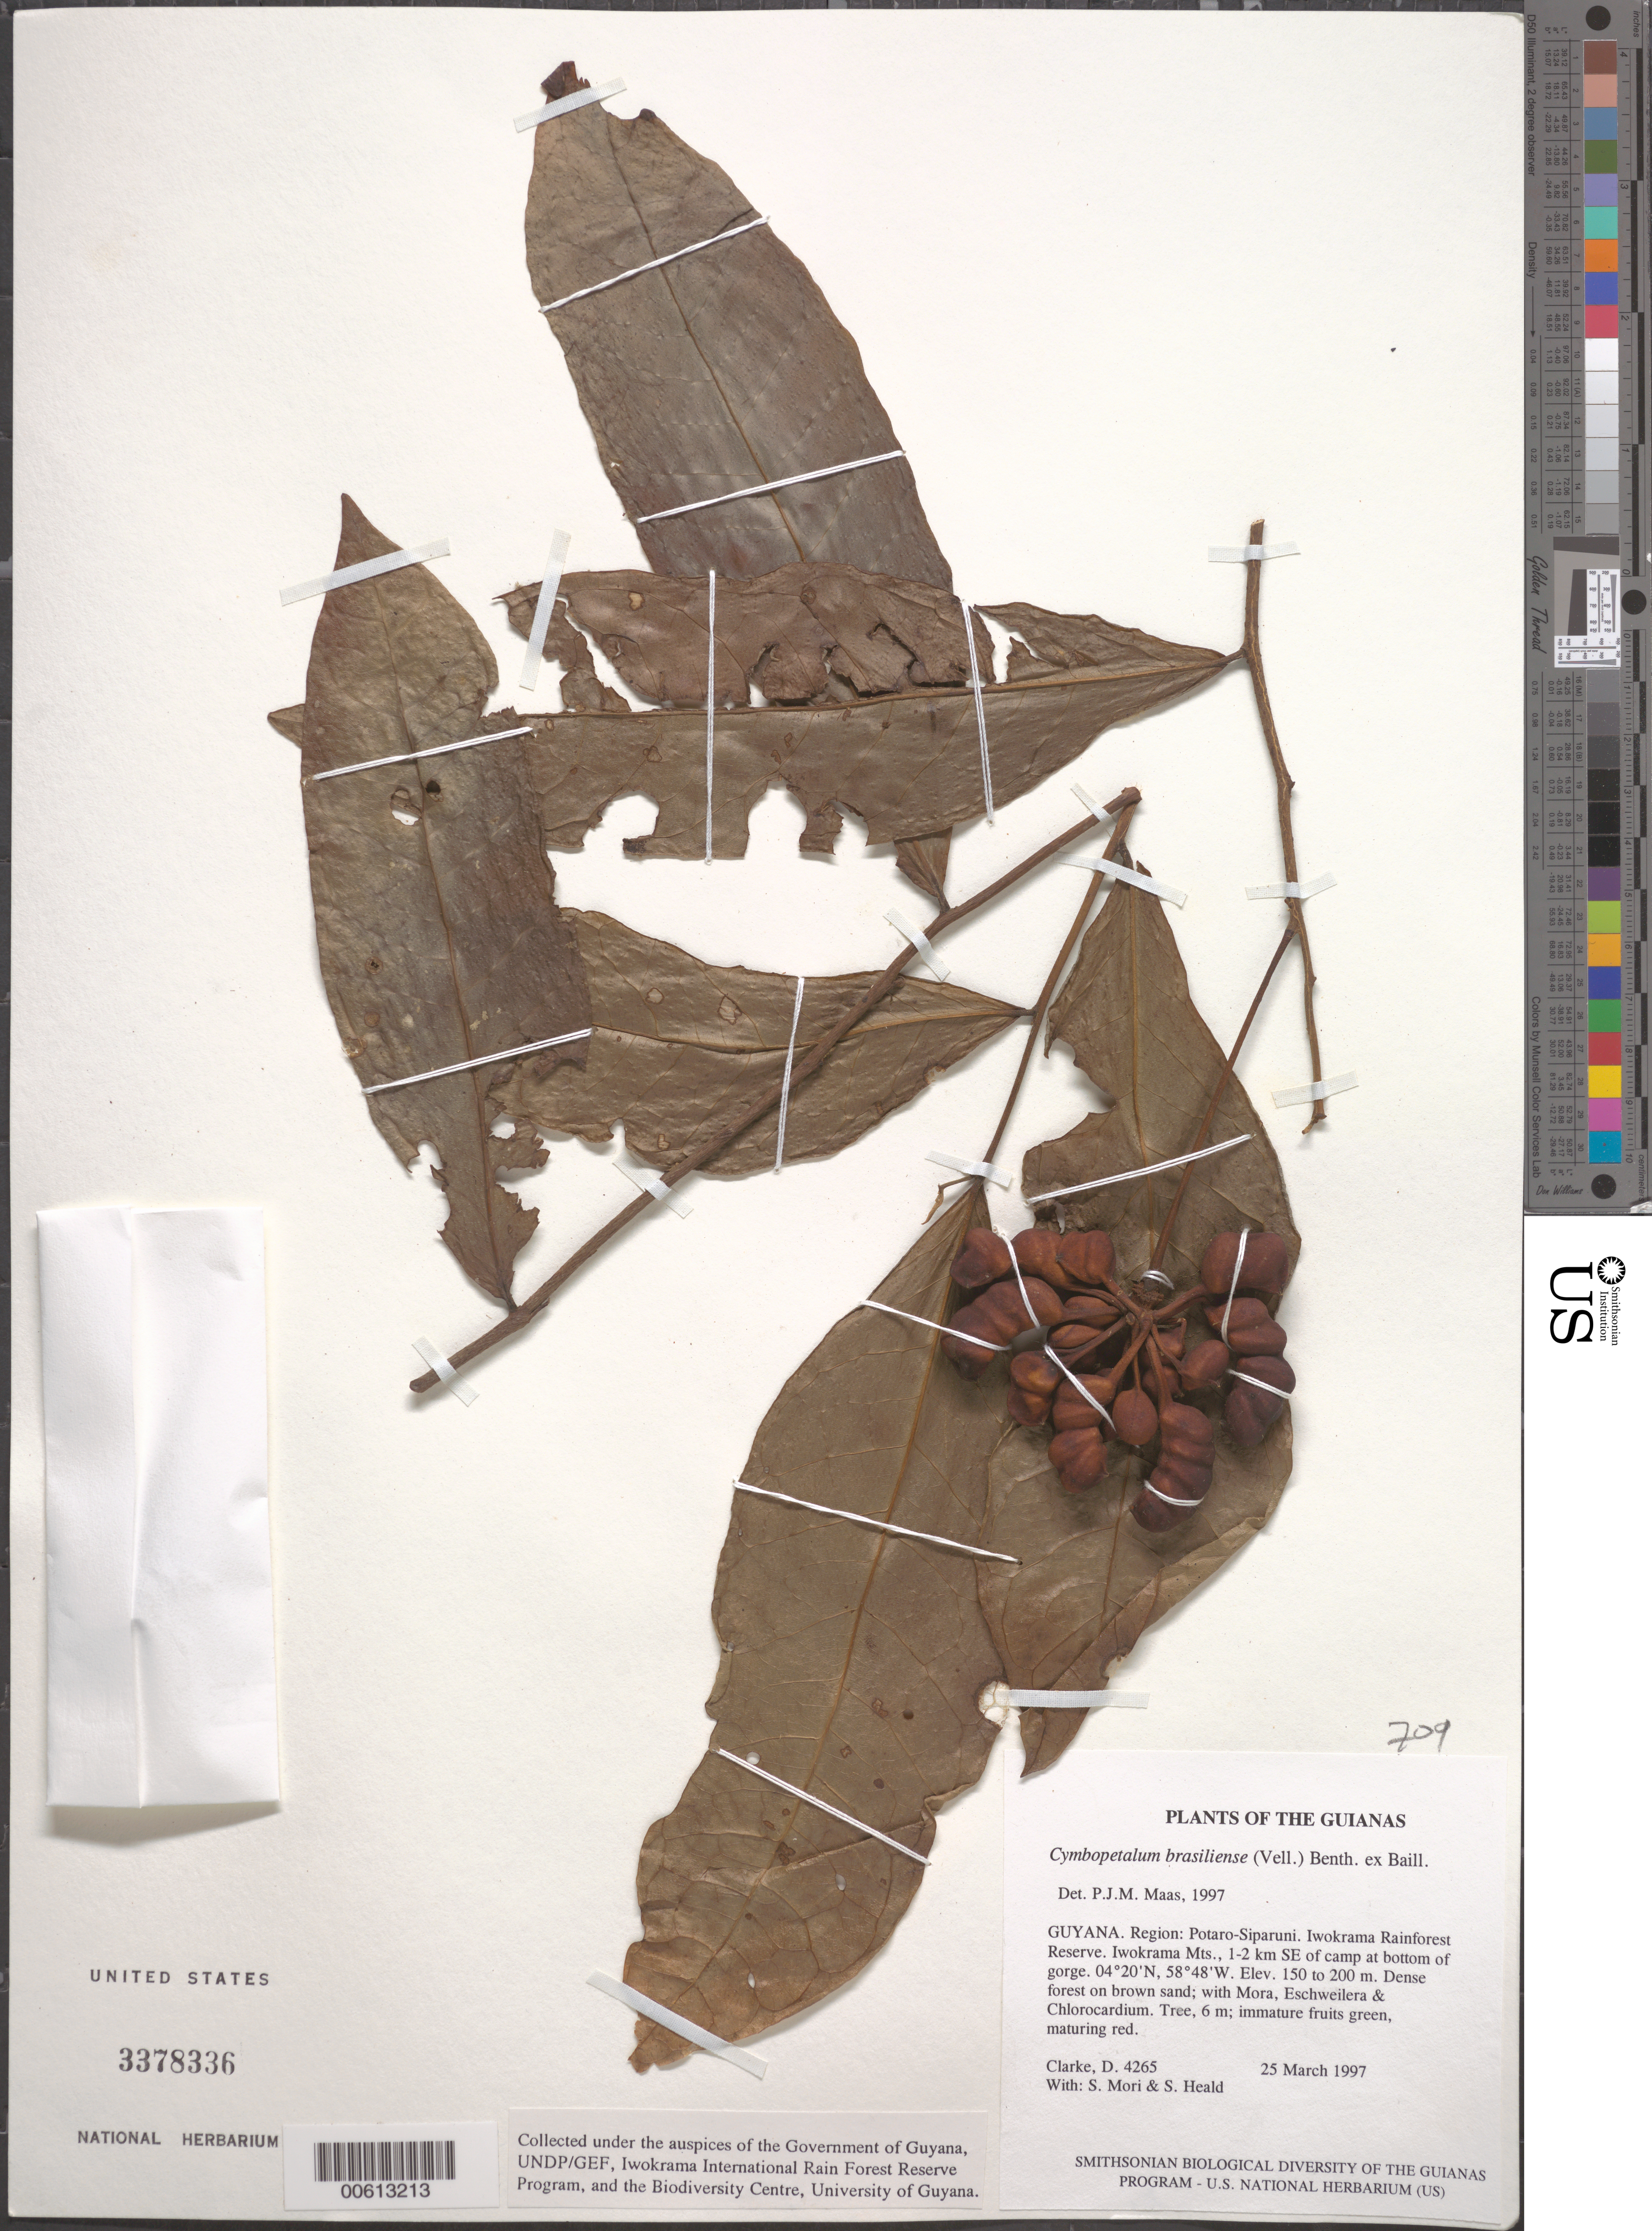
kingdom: Plantae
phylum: Tracheophyta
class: Magnoliopsida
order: Magnoliales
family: Annonaceae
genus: Cymbopetalum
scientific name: Cymbopetalum brasiliense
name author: (Vell.) Benth. ex Baill.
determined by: Maas, Paul J. M.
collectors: H. D. Clarke, S. Mori & S. Heald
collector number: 4265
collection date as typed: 25 March 1997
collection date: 1997-03-25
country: Guyana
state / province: Potaro-Siparuni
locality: Iwokrama Rainforest Reserve. Iwokrama Mts., 1-2 km SE of camp at bottom of gorge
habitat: Dense forest on brown sand; with Mora, Eschweilera & Chlorocardium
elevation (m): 150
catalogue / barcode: US 3378336